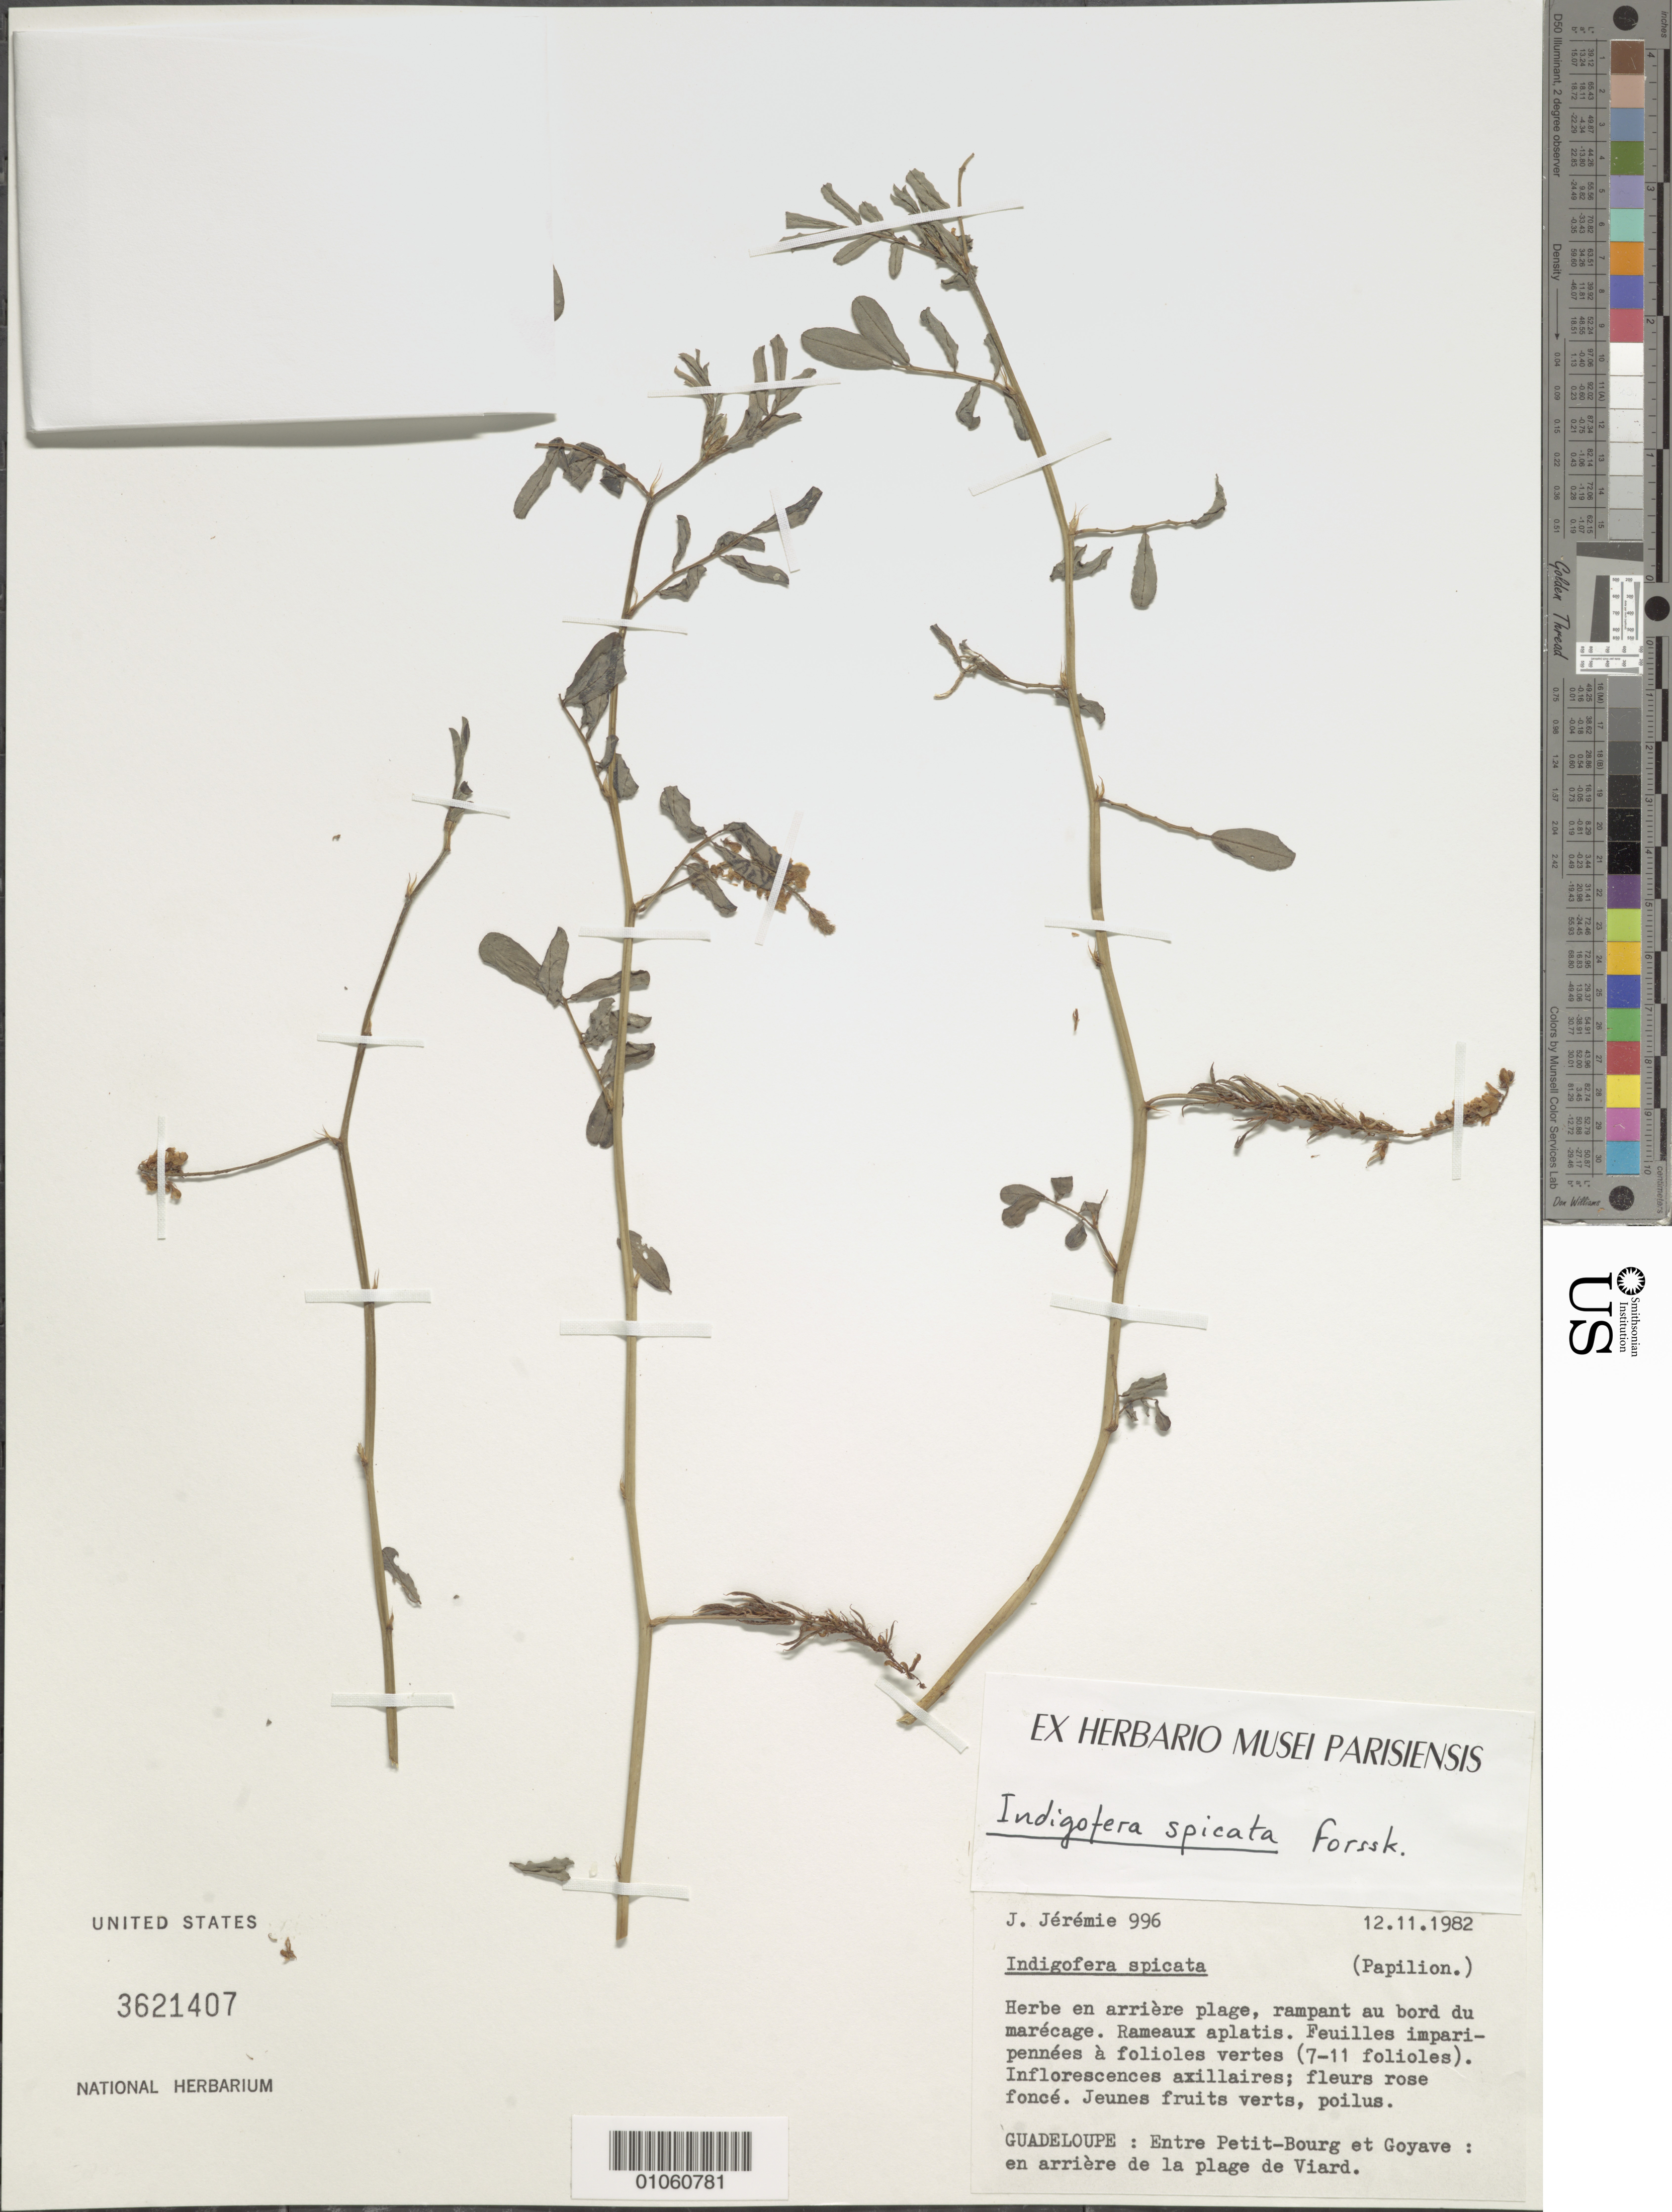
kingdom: Plantae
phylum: Tracheophyta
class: Magnoliopsida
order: Fabales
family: Fabaceae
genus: Indigofera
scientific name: Indigofera spicata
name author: Forssk.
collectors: J. Jérémie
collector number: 996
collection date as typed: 12 Nov 1982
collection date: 1982-11-12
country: Guadeloupe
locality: Entre Petit-Bourg et Goyae, en arrière de la plage de Viard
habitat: En arrière plage, rampant au bord du marécage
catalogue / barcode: US 3621407